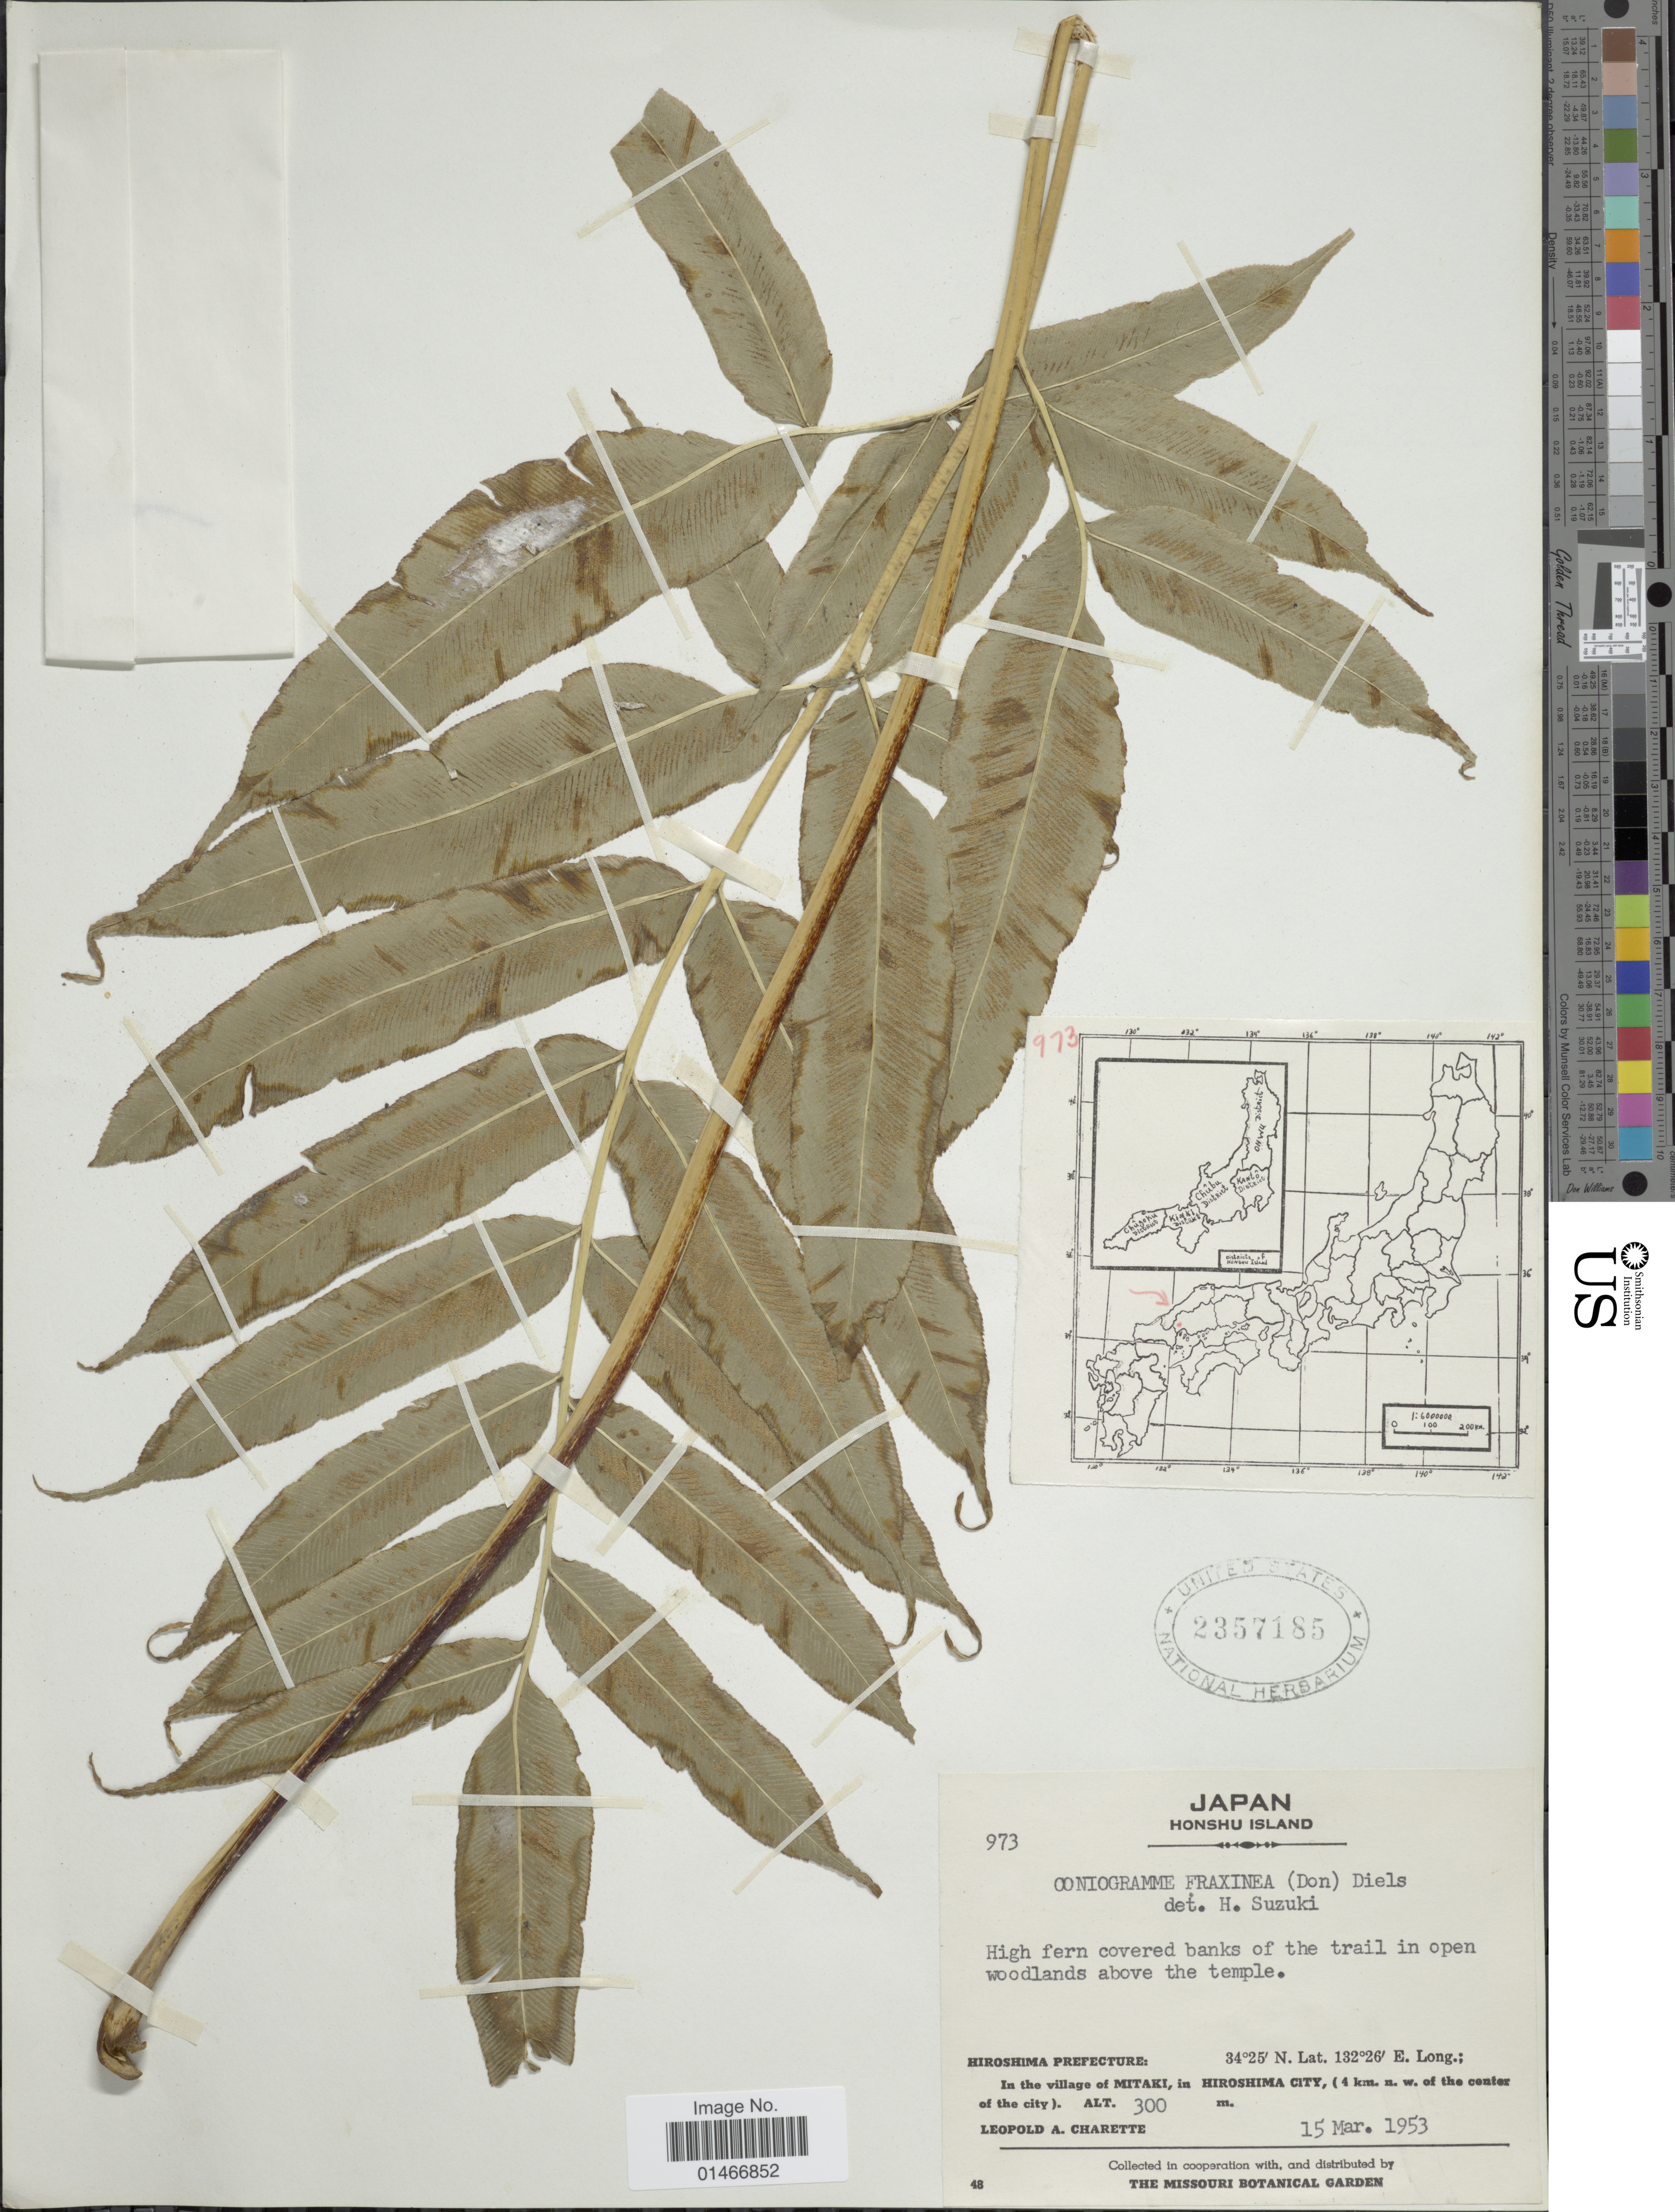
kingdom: Plantae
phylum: Tracheophyta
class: Polypodiopsida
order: Polypodiales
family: Pteridaceae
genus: Coniogramme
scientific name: Coniogramme intermedia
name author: Hieron.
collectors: L. A. Charette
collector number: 973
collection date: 1953-03-15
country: Japan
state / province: Hirosima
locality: Honshu Island. Hiroshima Prefecture: In the village of Mitaki, in Hiroshima City, (4 km. n. w. of the center of the city). High fern covered banks of the trail in open woodlands above the temple.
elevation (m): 300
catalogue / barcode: US 2357185